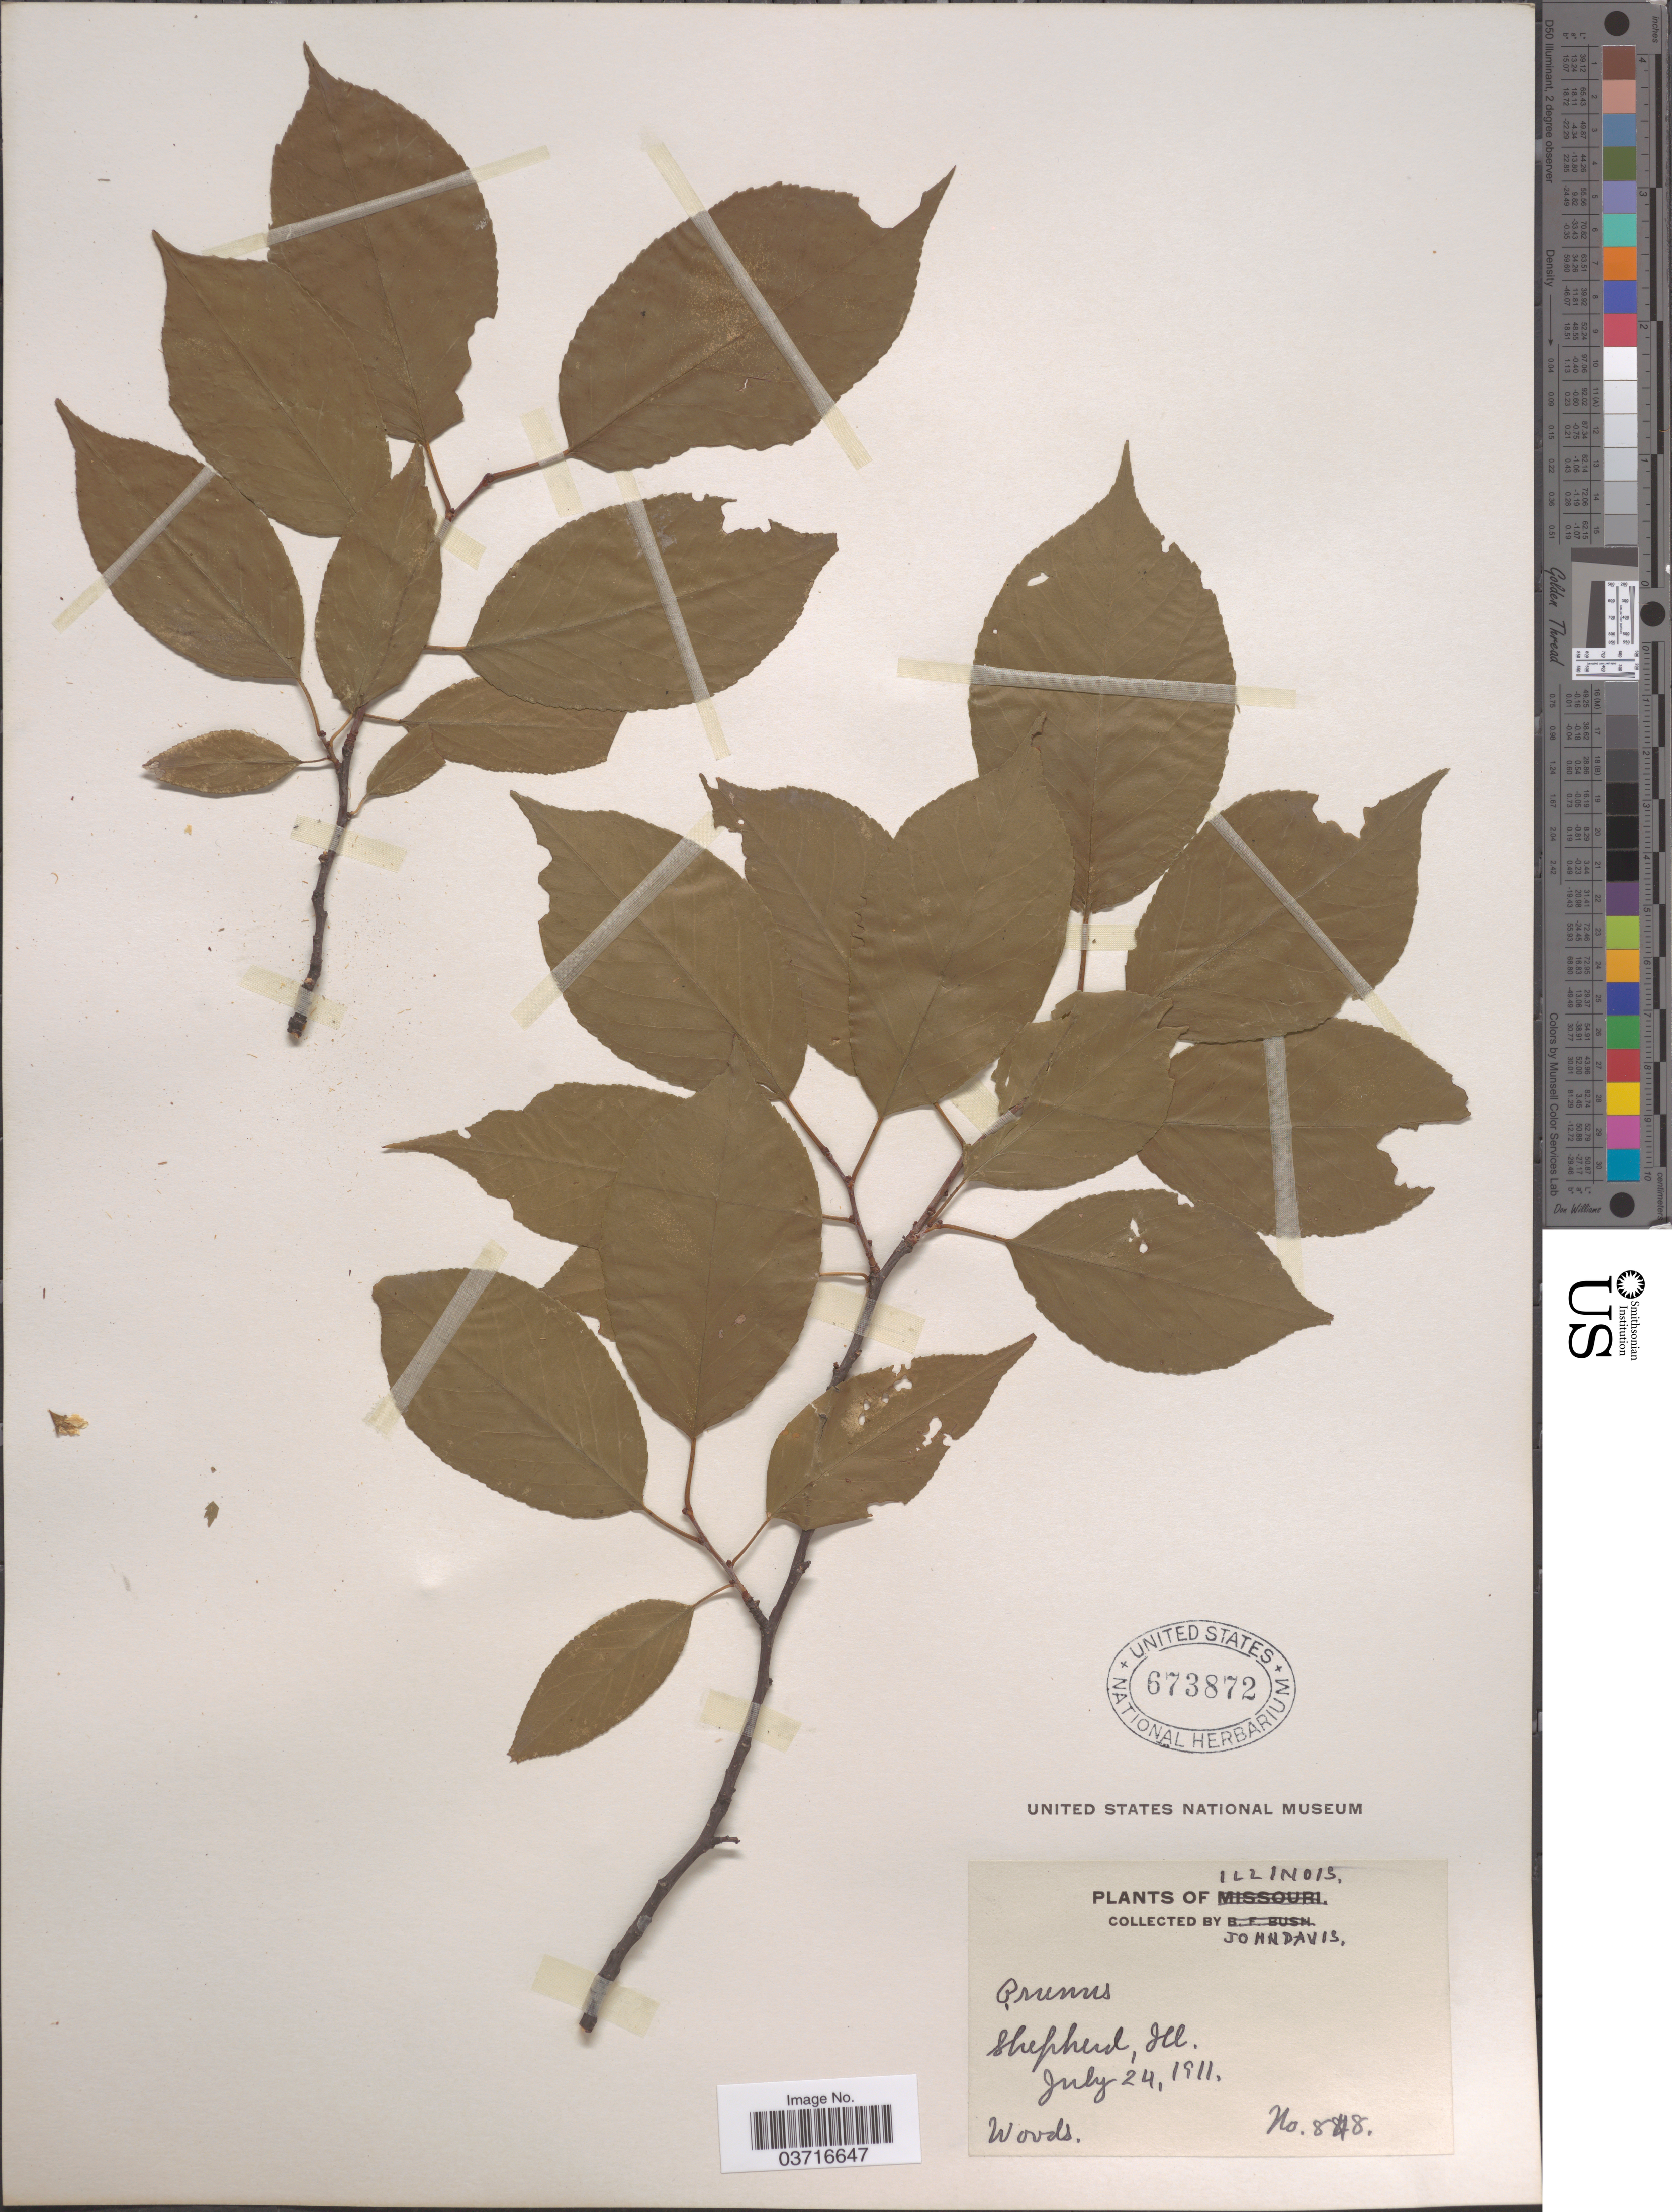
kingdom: Plantae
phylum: Tracheophyta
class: Magnoliopsida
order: Rosales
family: Rosaceae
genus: Prunus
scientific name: Prunus sp.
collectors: J. Davis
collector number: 848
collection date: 1911-07-24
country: United States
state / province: Illinois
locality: Shepherd.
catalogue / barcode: US 673872